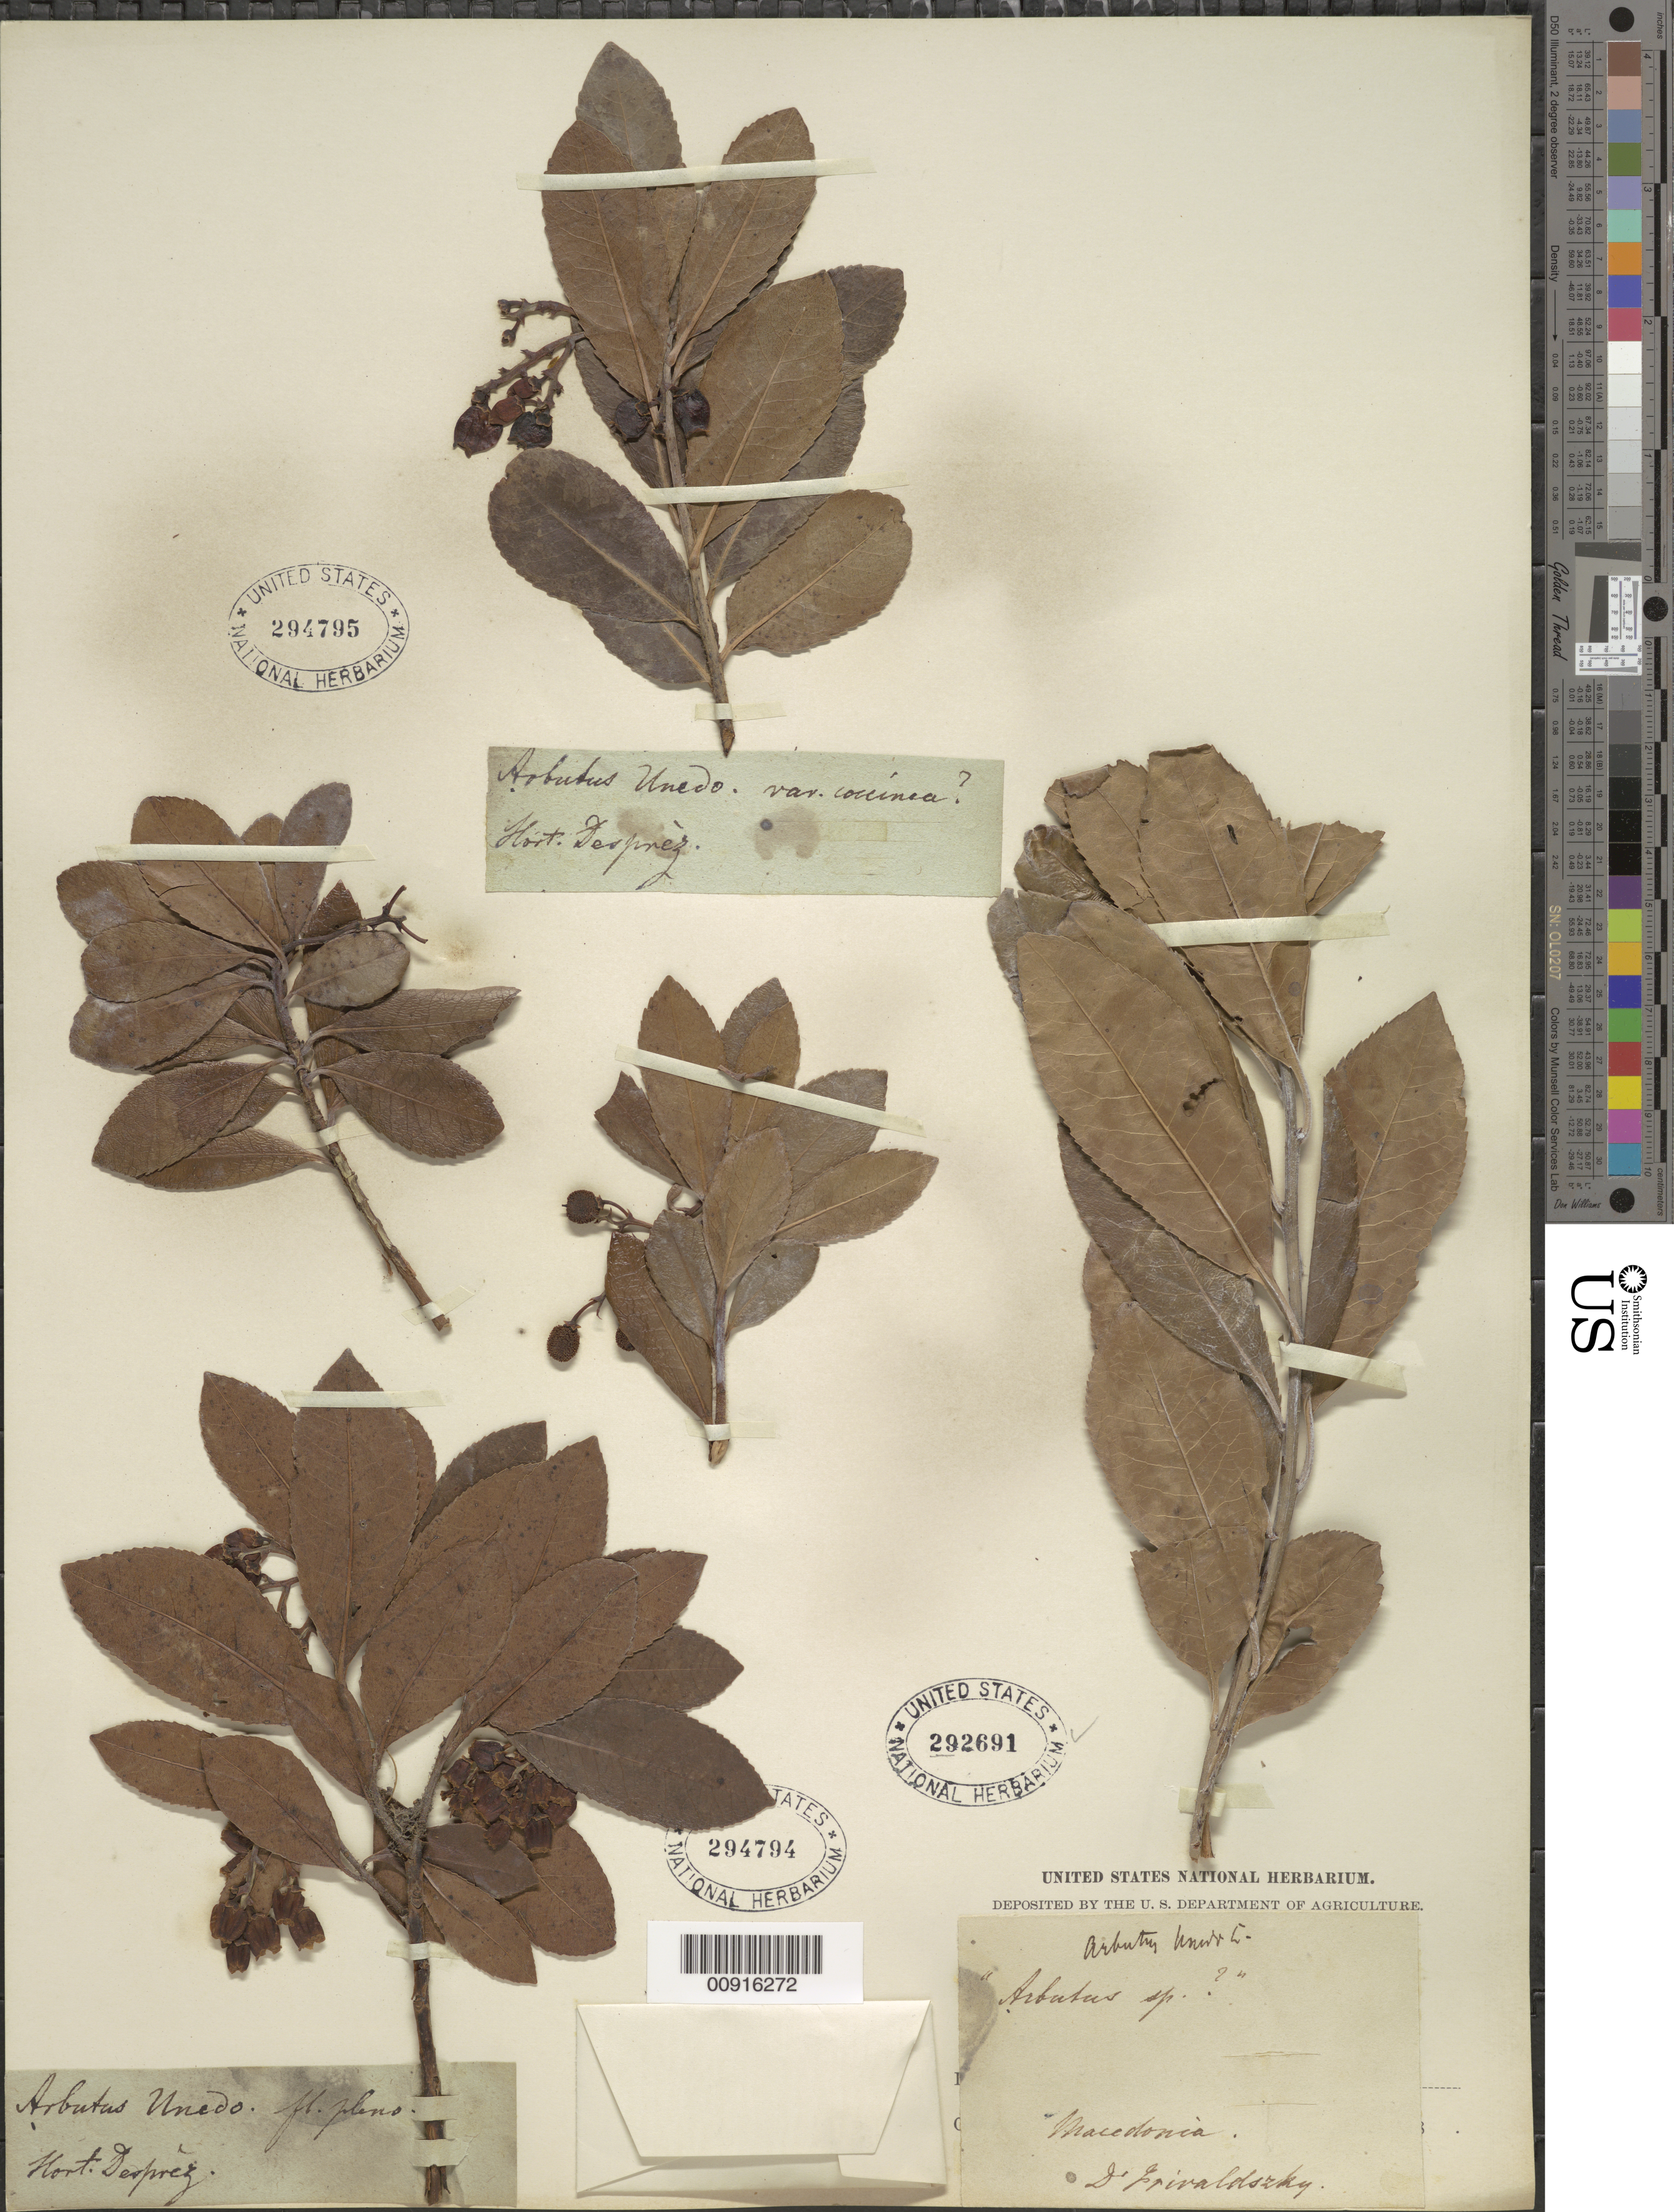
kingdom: Plantae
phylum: Tracheophyta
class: Magnoliopsida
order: Ericales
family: Ericaceae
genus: Arbutus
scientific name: Arbutus unedo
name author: L.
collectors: ex herb. Lamarck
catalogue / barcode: US 294794-2